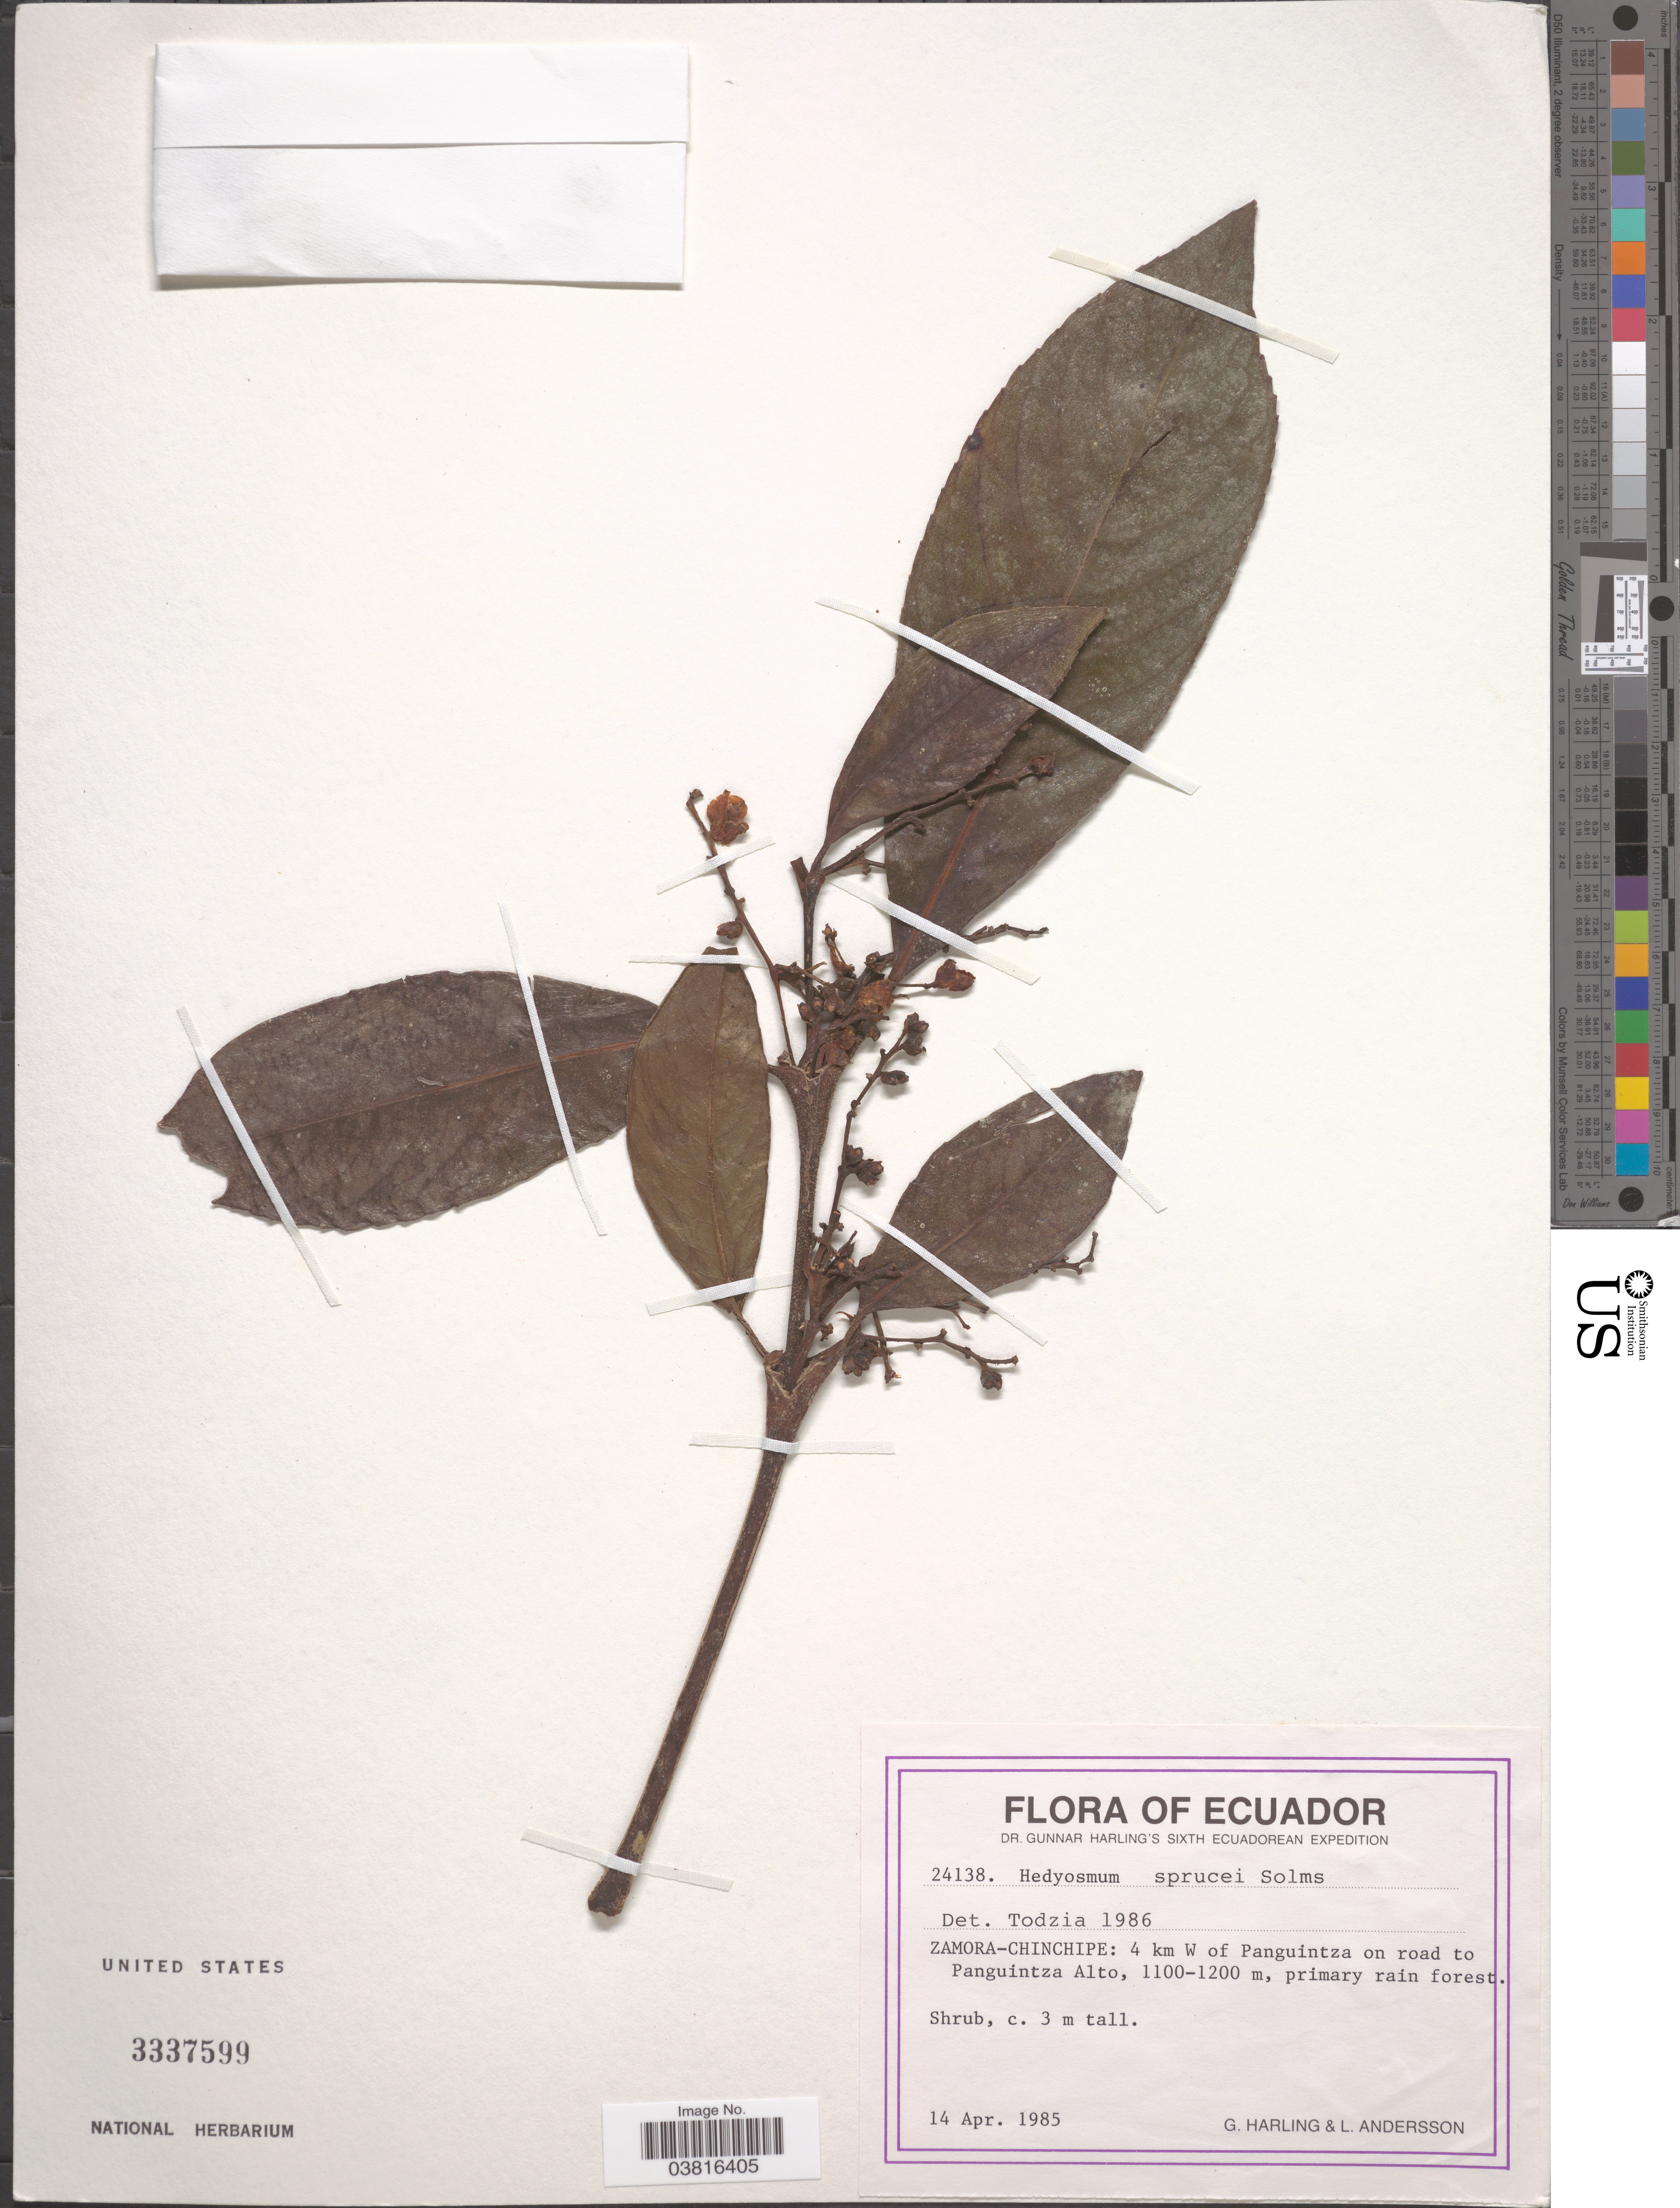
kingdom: Plantae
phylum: Tracheophyta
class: Magnoliopsida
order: Chloranthales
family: Chloranthaceae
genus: Hedyosmum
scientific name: Hedyosmum sprucei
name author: Solms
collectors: G. Harling & L. Andersson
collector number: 24138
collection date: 1985-04-14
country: Ecuador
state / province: Zamora-Chinchipe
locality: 4 km W of Panguintza on road to Panguintza Alto.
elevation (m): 1100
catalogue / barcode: US 3337599